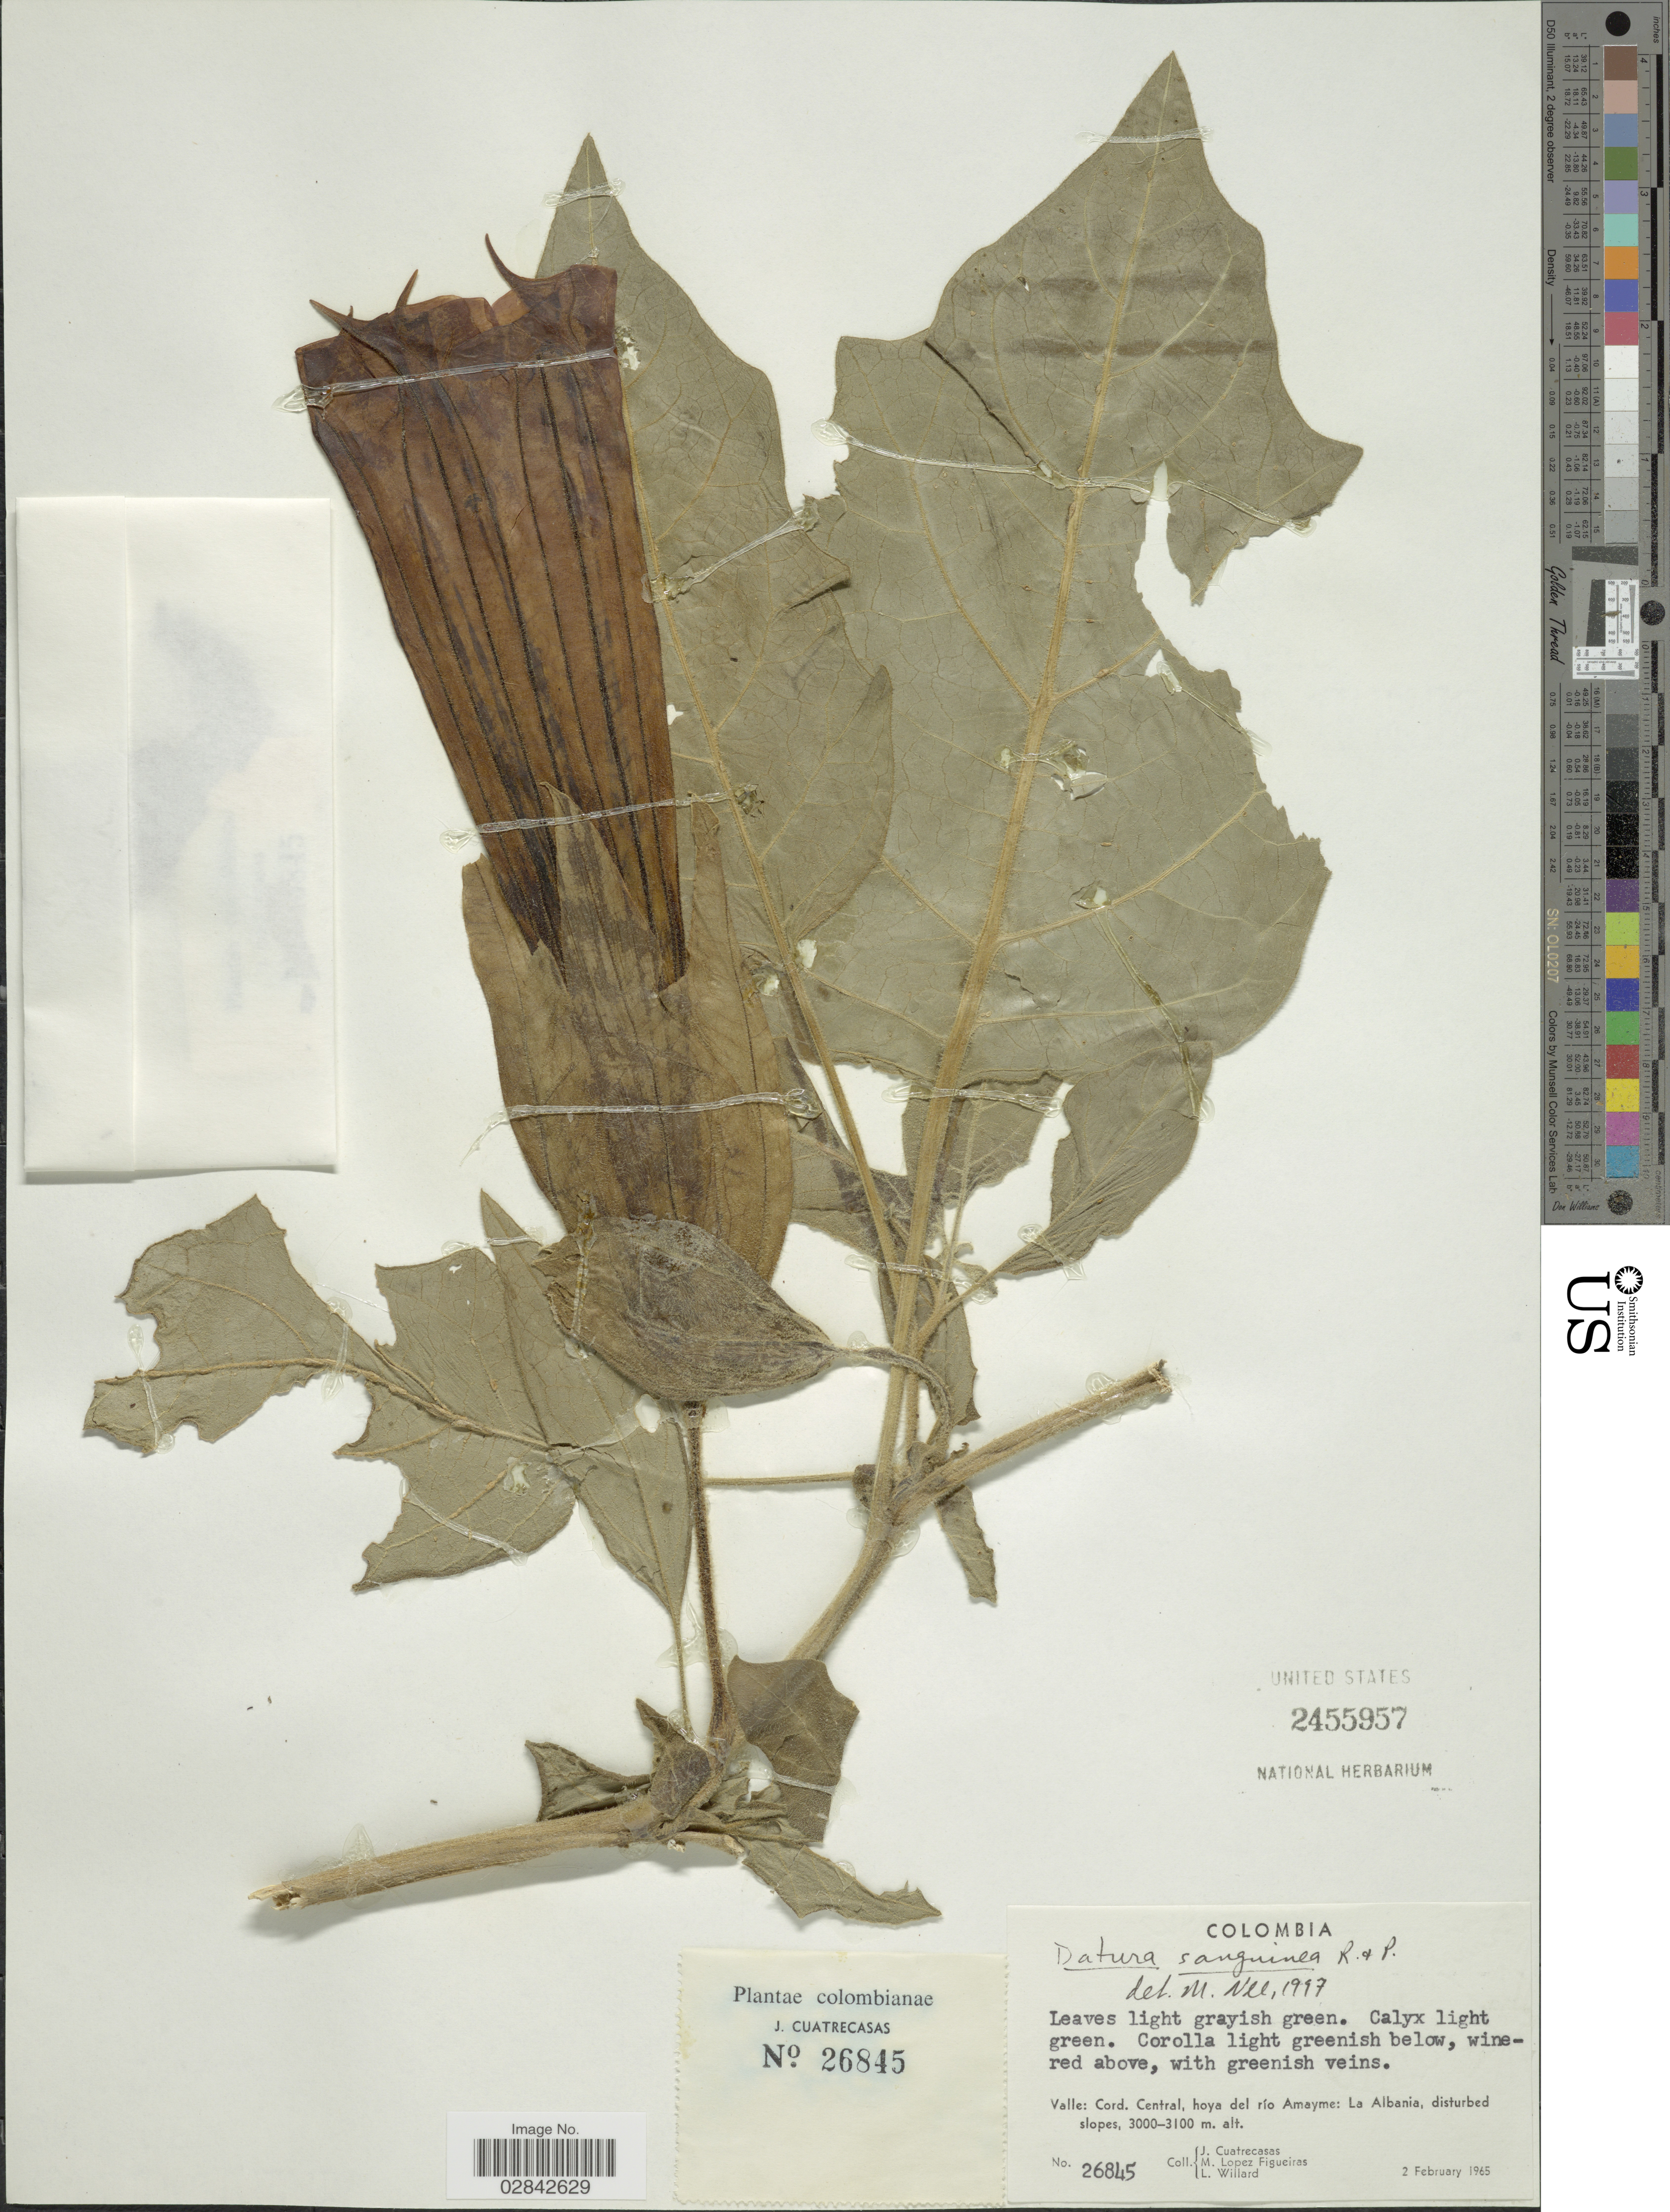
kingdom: Plantae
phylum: Tracheophyta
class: Magnoliopsida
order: Solanales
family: Solanaceae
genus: Brugmansia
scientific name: Brugmansia sanguinea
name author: (Ruiz & Pav.) D. Don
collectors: J. Cuatrecasas, M. López Figueiras & L. Willard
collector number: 26845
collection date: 1965-02-02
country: Colombia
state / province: Valle del Cauca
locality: Valle: Cord. Central, hoya del río Amayme: La Albania.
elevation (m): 3000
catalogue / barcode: US 2455957